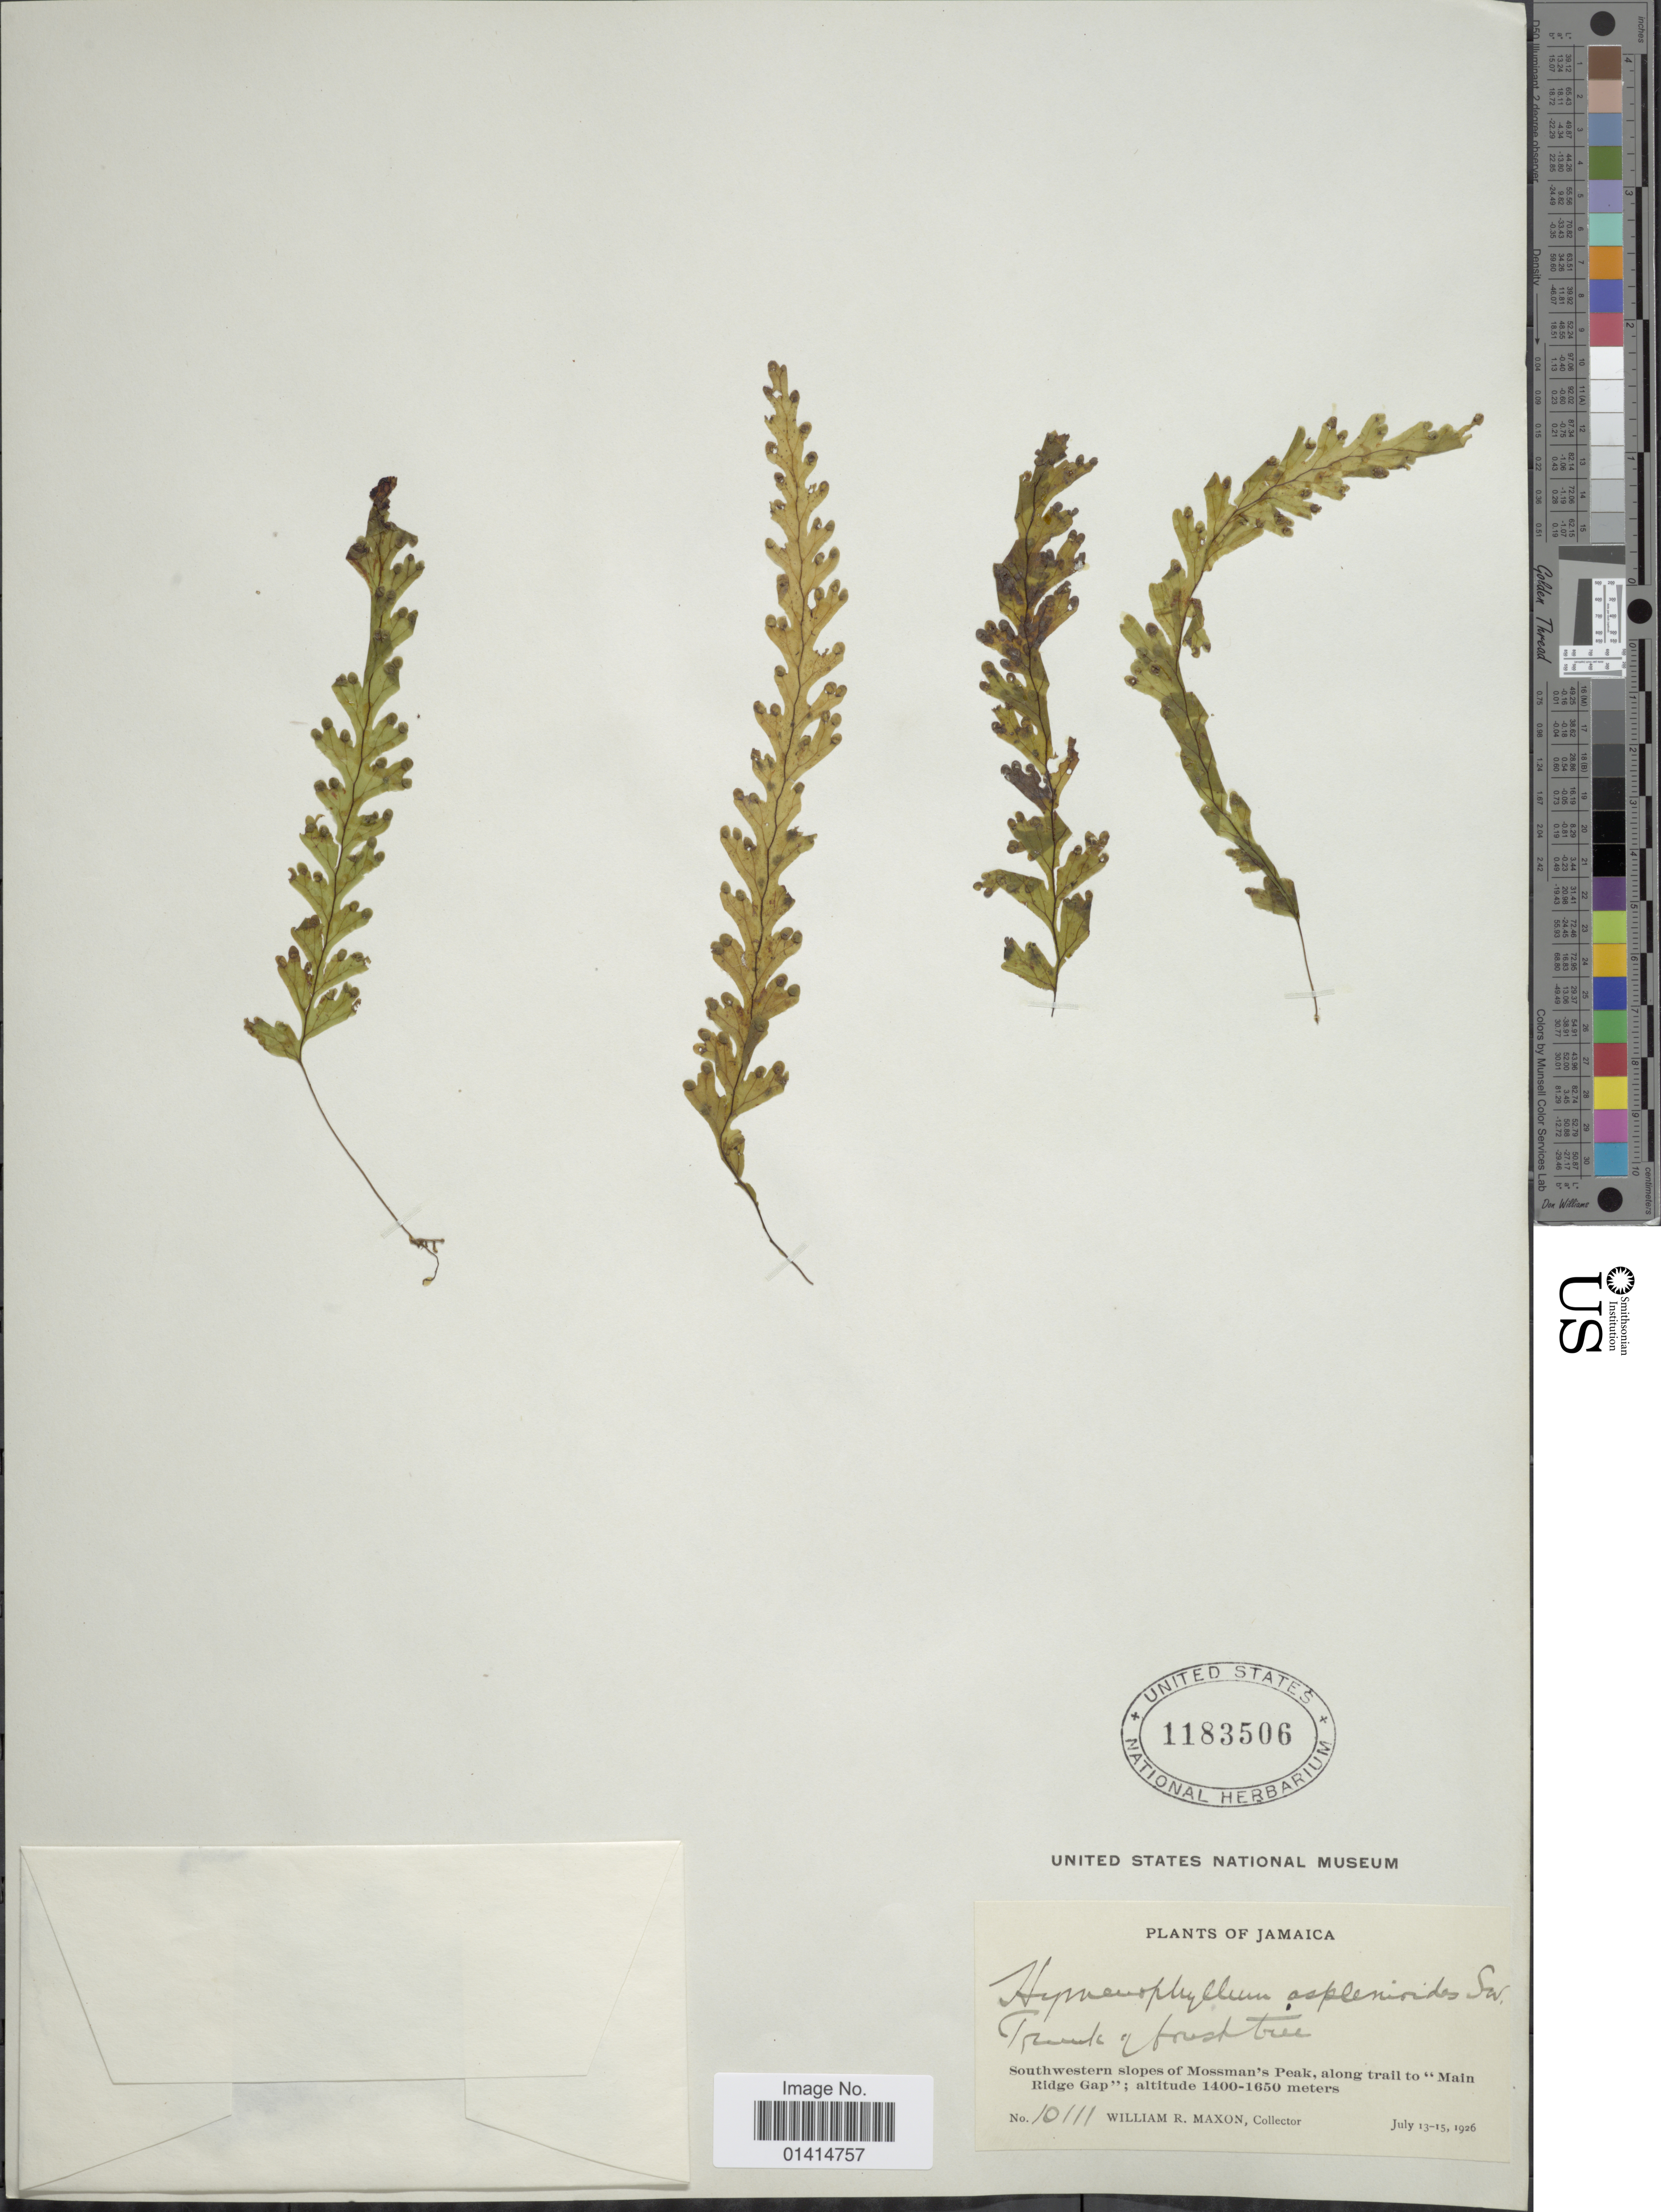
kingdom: Plantae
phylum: Tracheophyta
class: Polypodiopsida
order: Hymenophyllales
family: Hymenophyllaceae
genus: Hymenophyllum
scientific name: Hymenophyllum asplenioides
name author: (Sw.) Sw.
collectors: W. R. Maxon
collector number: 10111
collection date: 1926-07-13/1926-07-15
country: Jamaica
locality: Southwestern slopes of Mossman's Peak, along trail to 'Main Ridge Gap'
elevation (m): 1400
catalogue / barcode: US 1183506